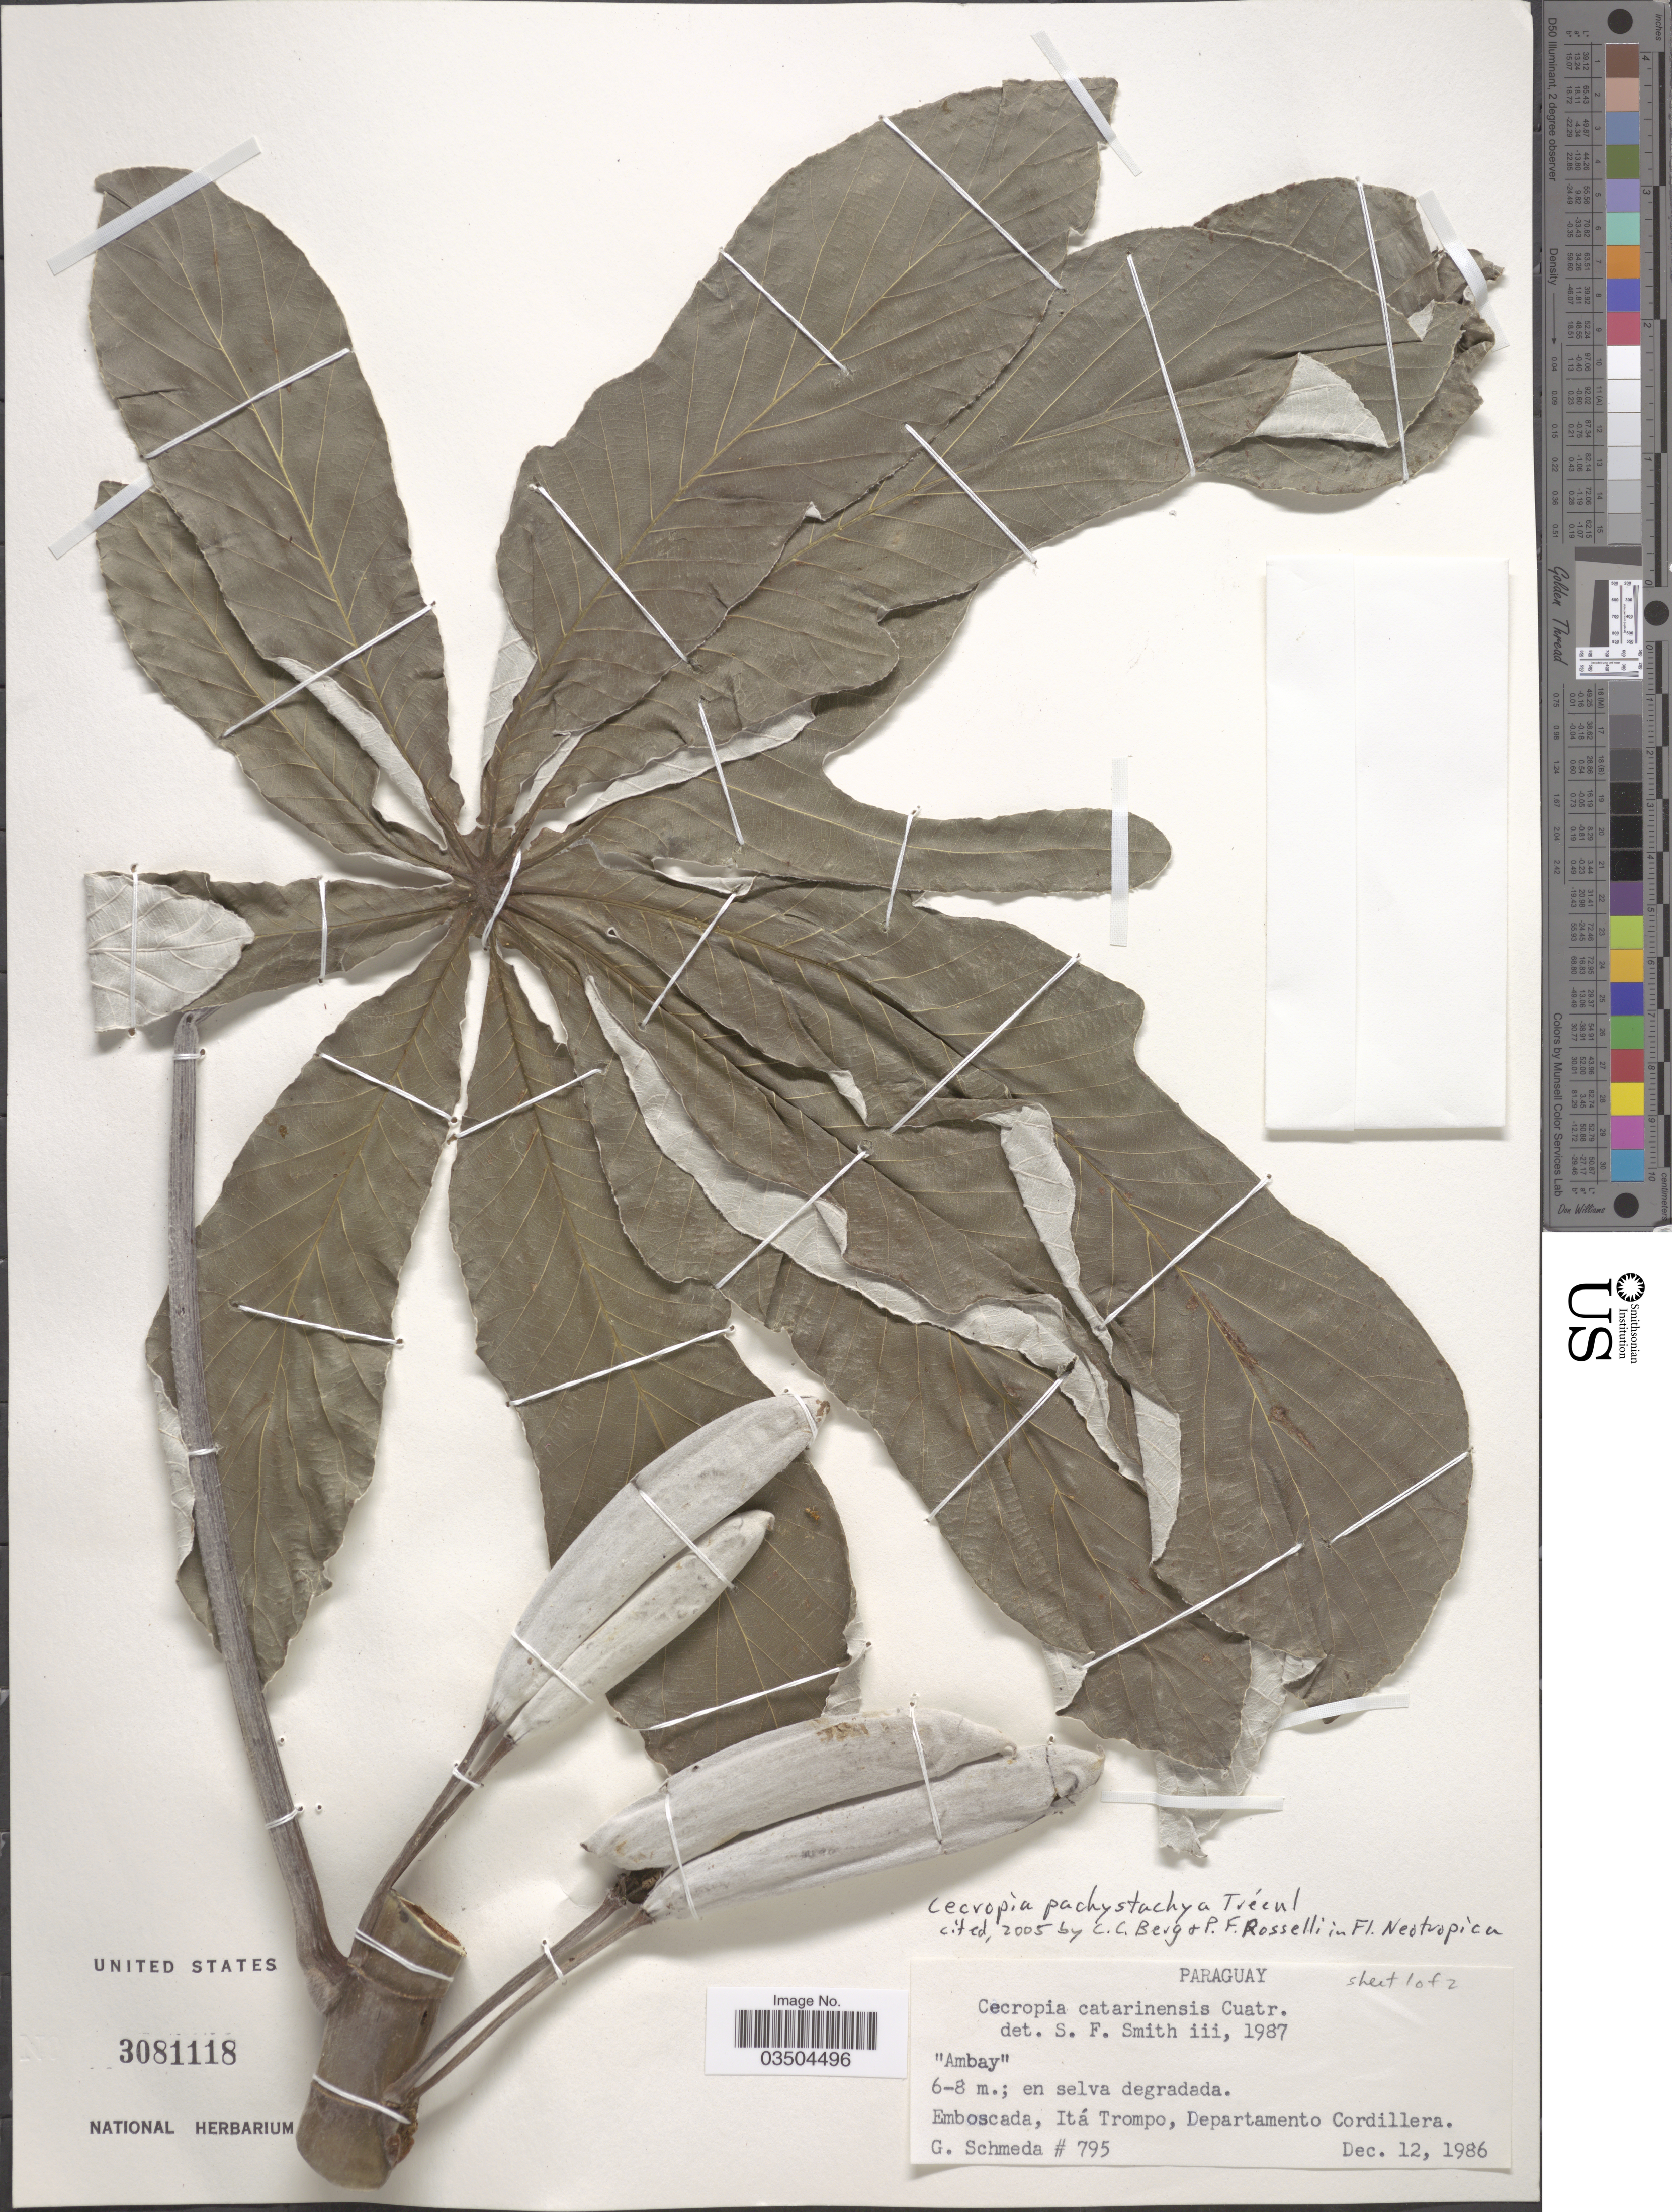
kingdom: Plantae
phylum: Tracheophyta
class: Magnoliopsida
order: Rosales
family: Urticaceae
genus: Cecropia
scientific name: Cecropia pachystachya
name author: Trécul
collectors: G. Schmeda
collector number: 795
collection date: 1986-12-12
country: Paraguay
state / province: Cordillera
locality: Emboscada, Itá Trompo, Departamento Cordillera.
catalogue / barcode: US 3081118